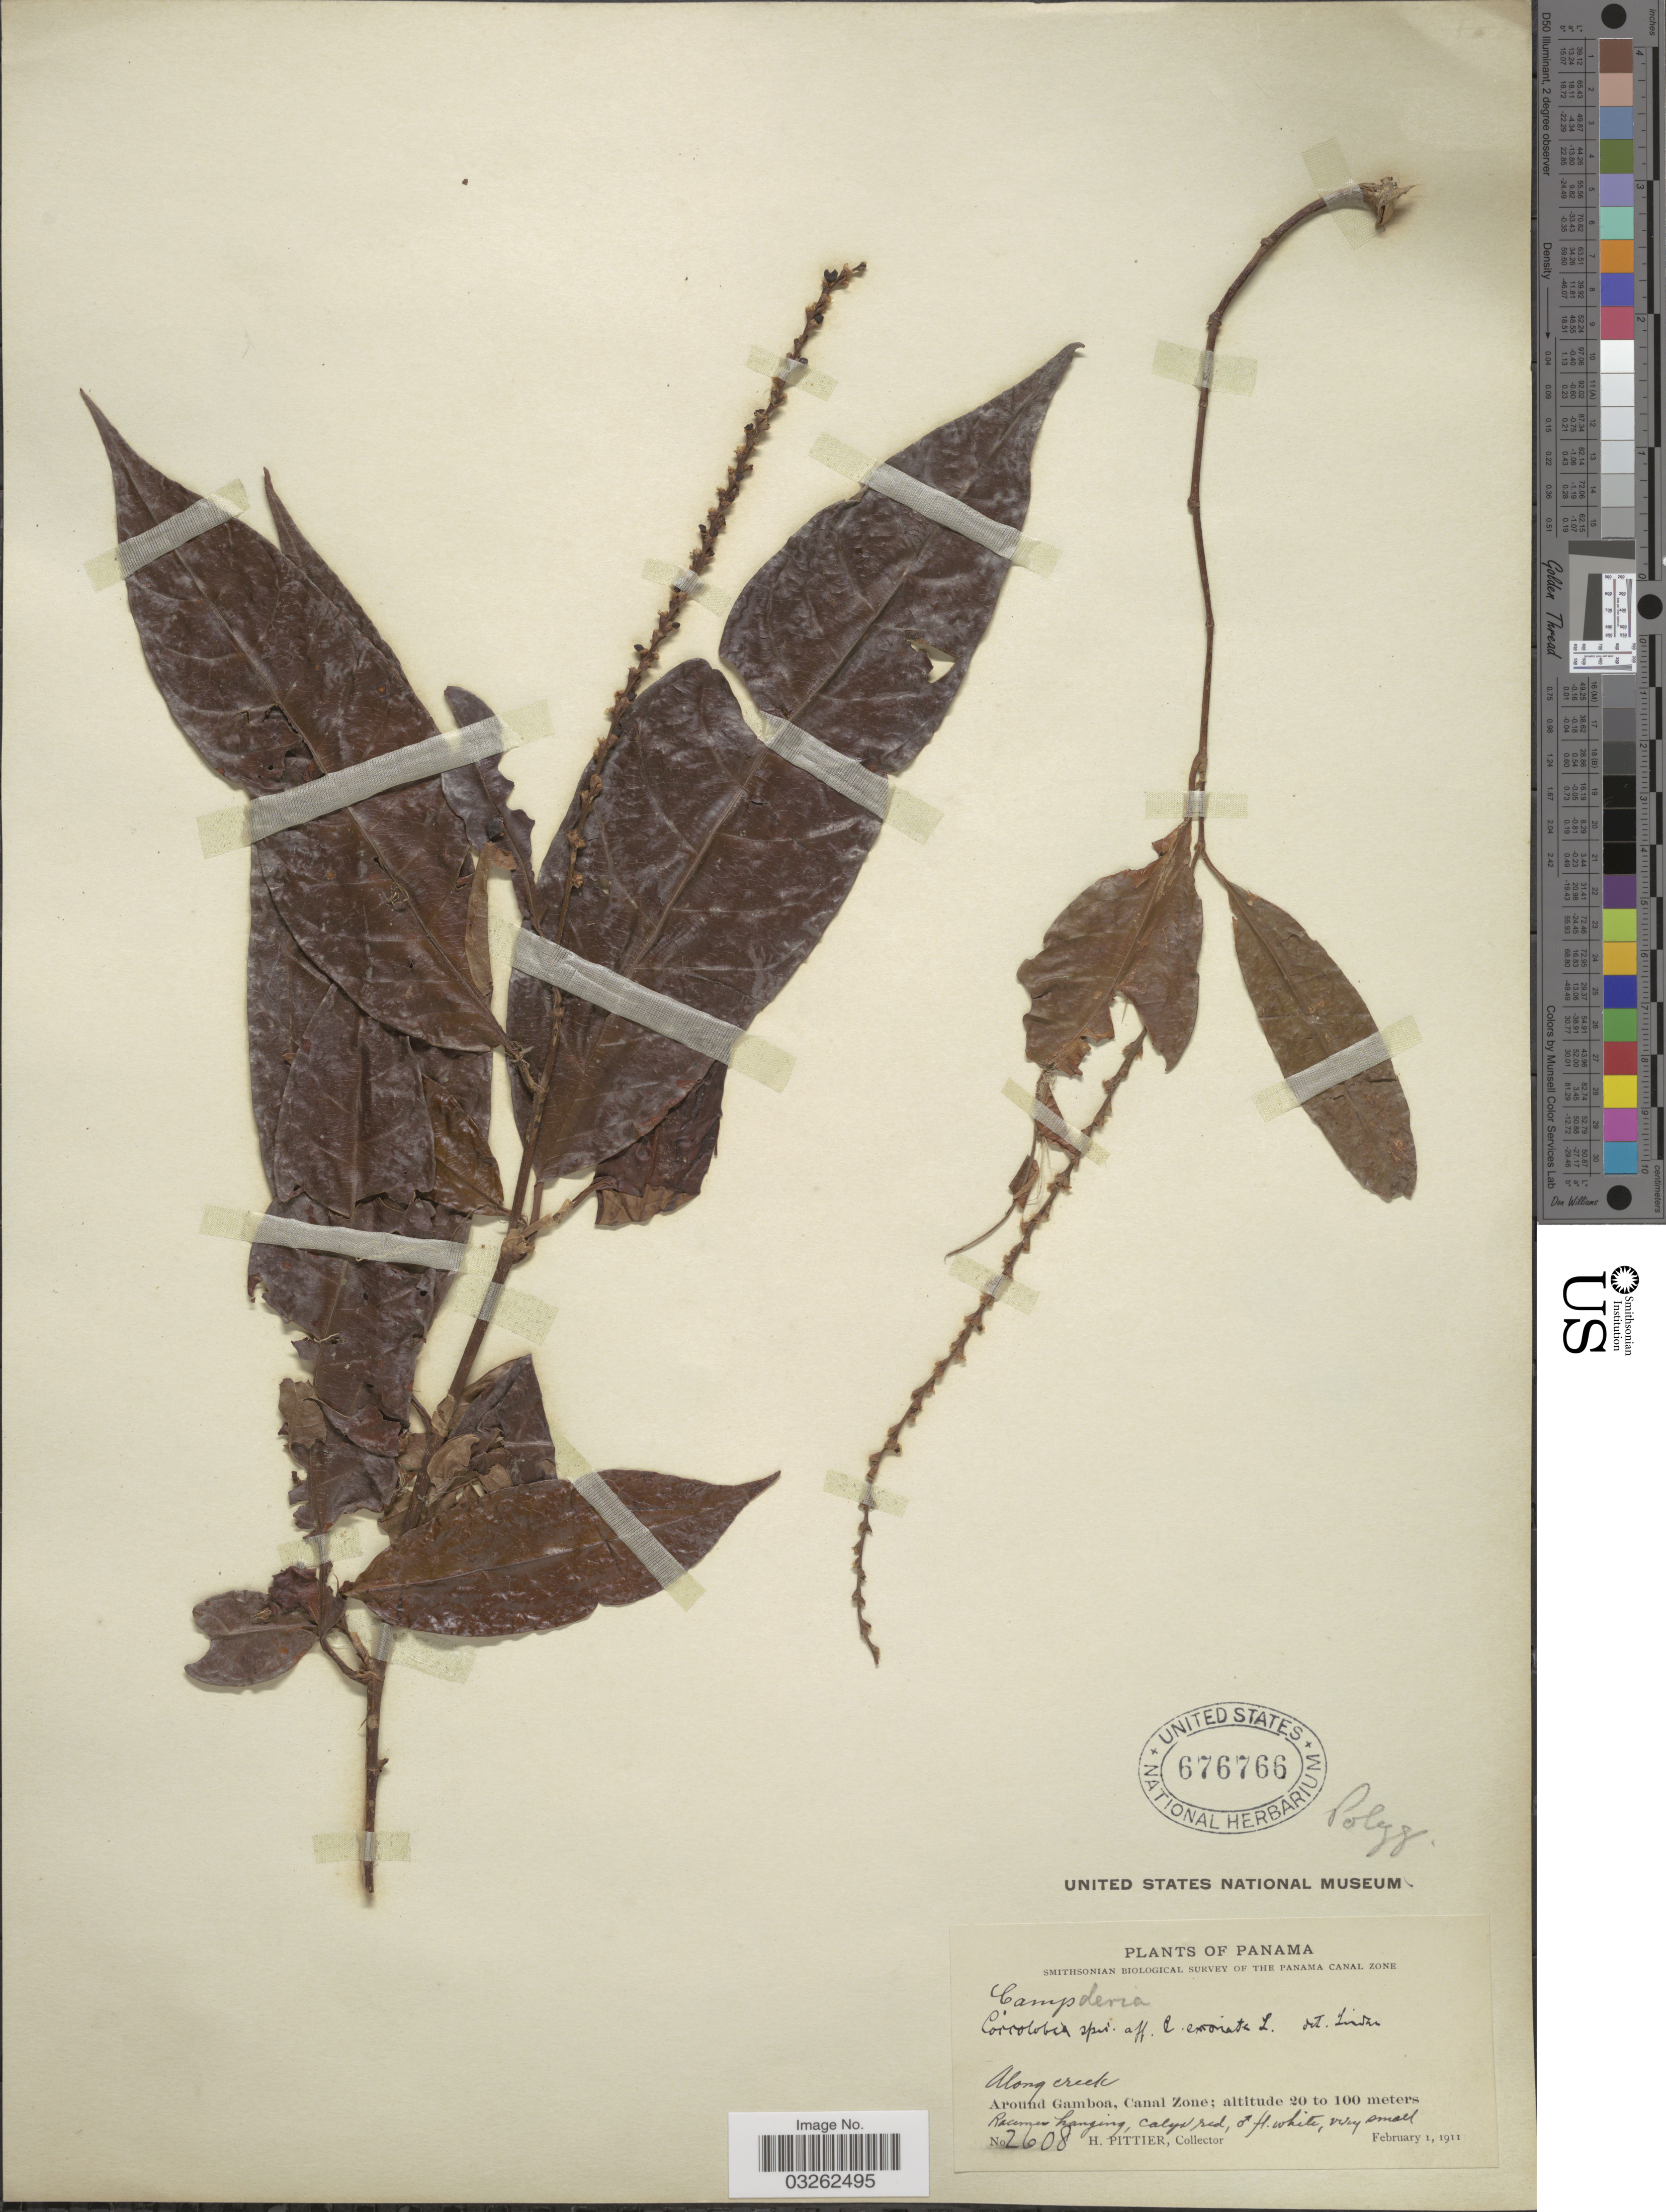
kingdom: Plantae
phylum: Tracheophyta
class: Magnoliopsida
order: Caryophyllales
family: Polygonaceae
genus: Coccoloba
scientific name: Coccoloba acuminata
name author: Kunth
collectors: H. F. Pittier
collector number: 2608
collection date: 1911-02-01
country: Panama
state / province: Colón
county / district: Canal Zone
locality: Along creek. Around Gamboa, Canal Zone.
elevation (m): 20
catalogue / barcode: US 676766